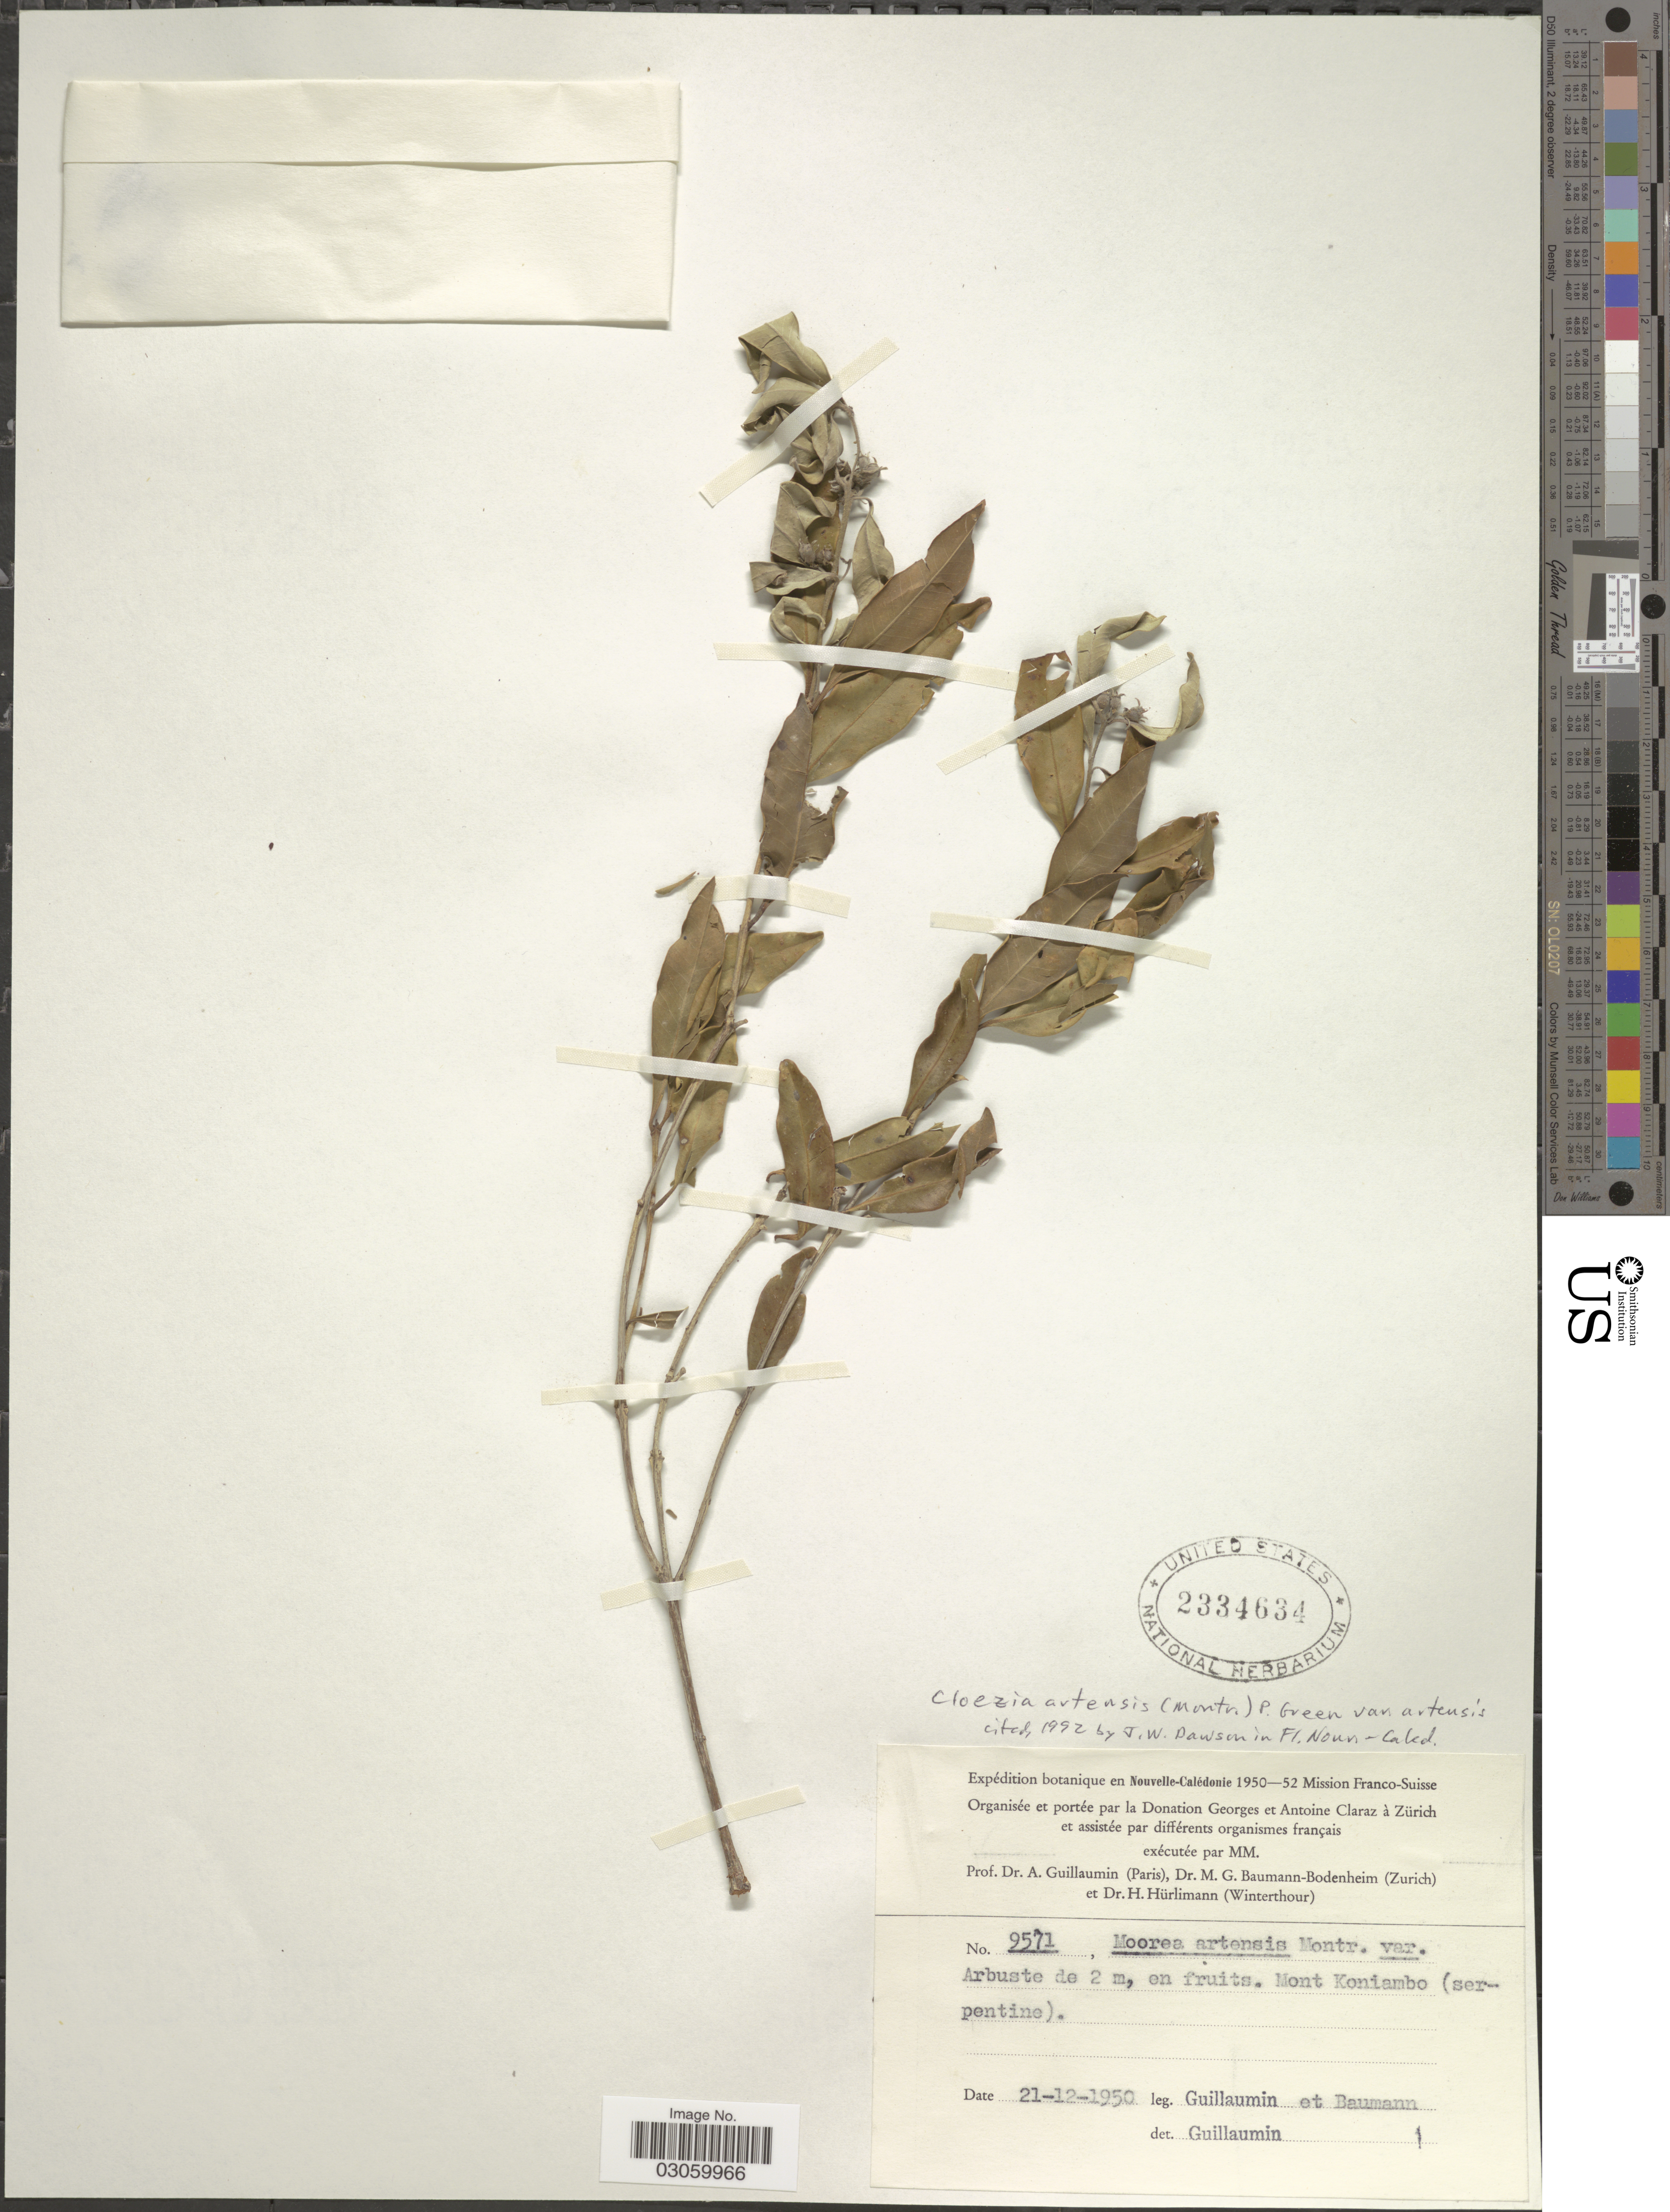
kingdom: Plantae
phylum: Tracheophyta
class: Magnoliopsida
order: Myrtales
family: Myrtaceae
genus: Cloezia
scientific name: Cloezia artensis var. artensis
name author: J.W. Dawson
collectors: A. Guillaumin & M. G. Baumann-Bodenheim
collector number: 9571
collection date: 1950-12-21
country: New Caledonia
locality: Nouvelle-Calédonie, Mont Koniambo (serpentine).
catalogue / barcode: US 2334634